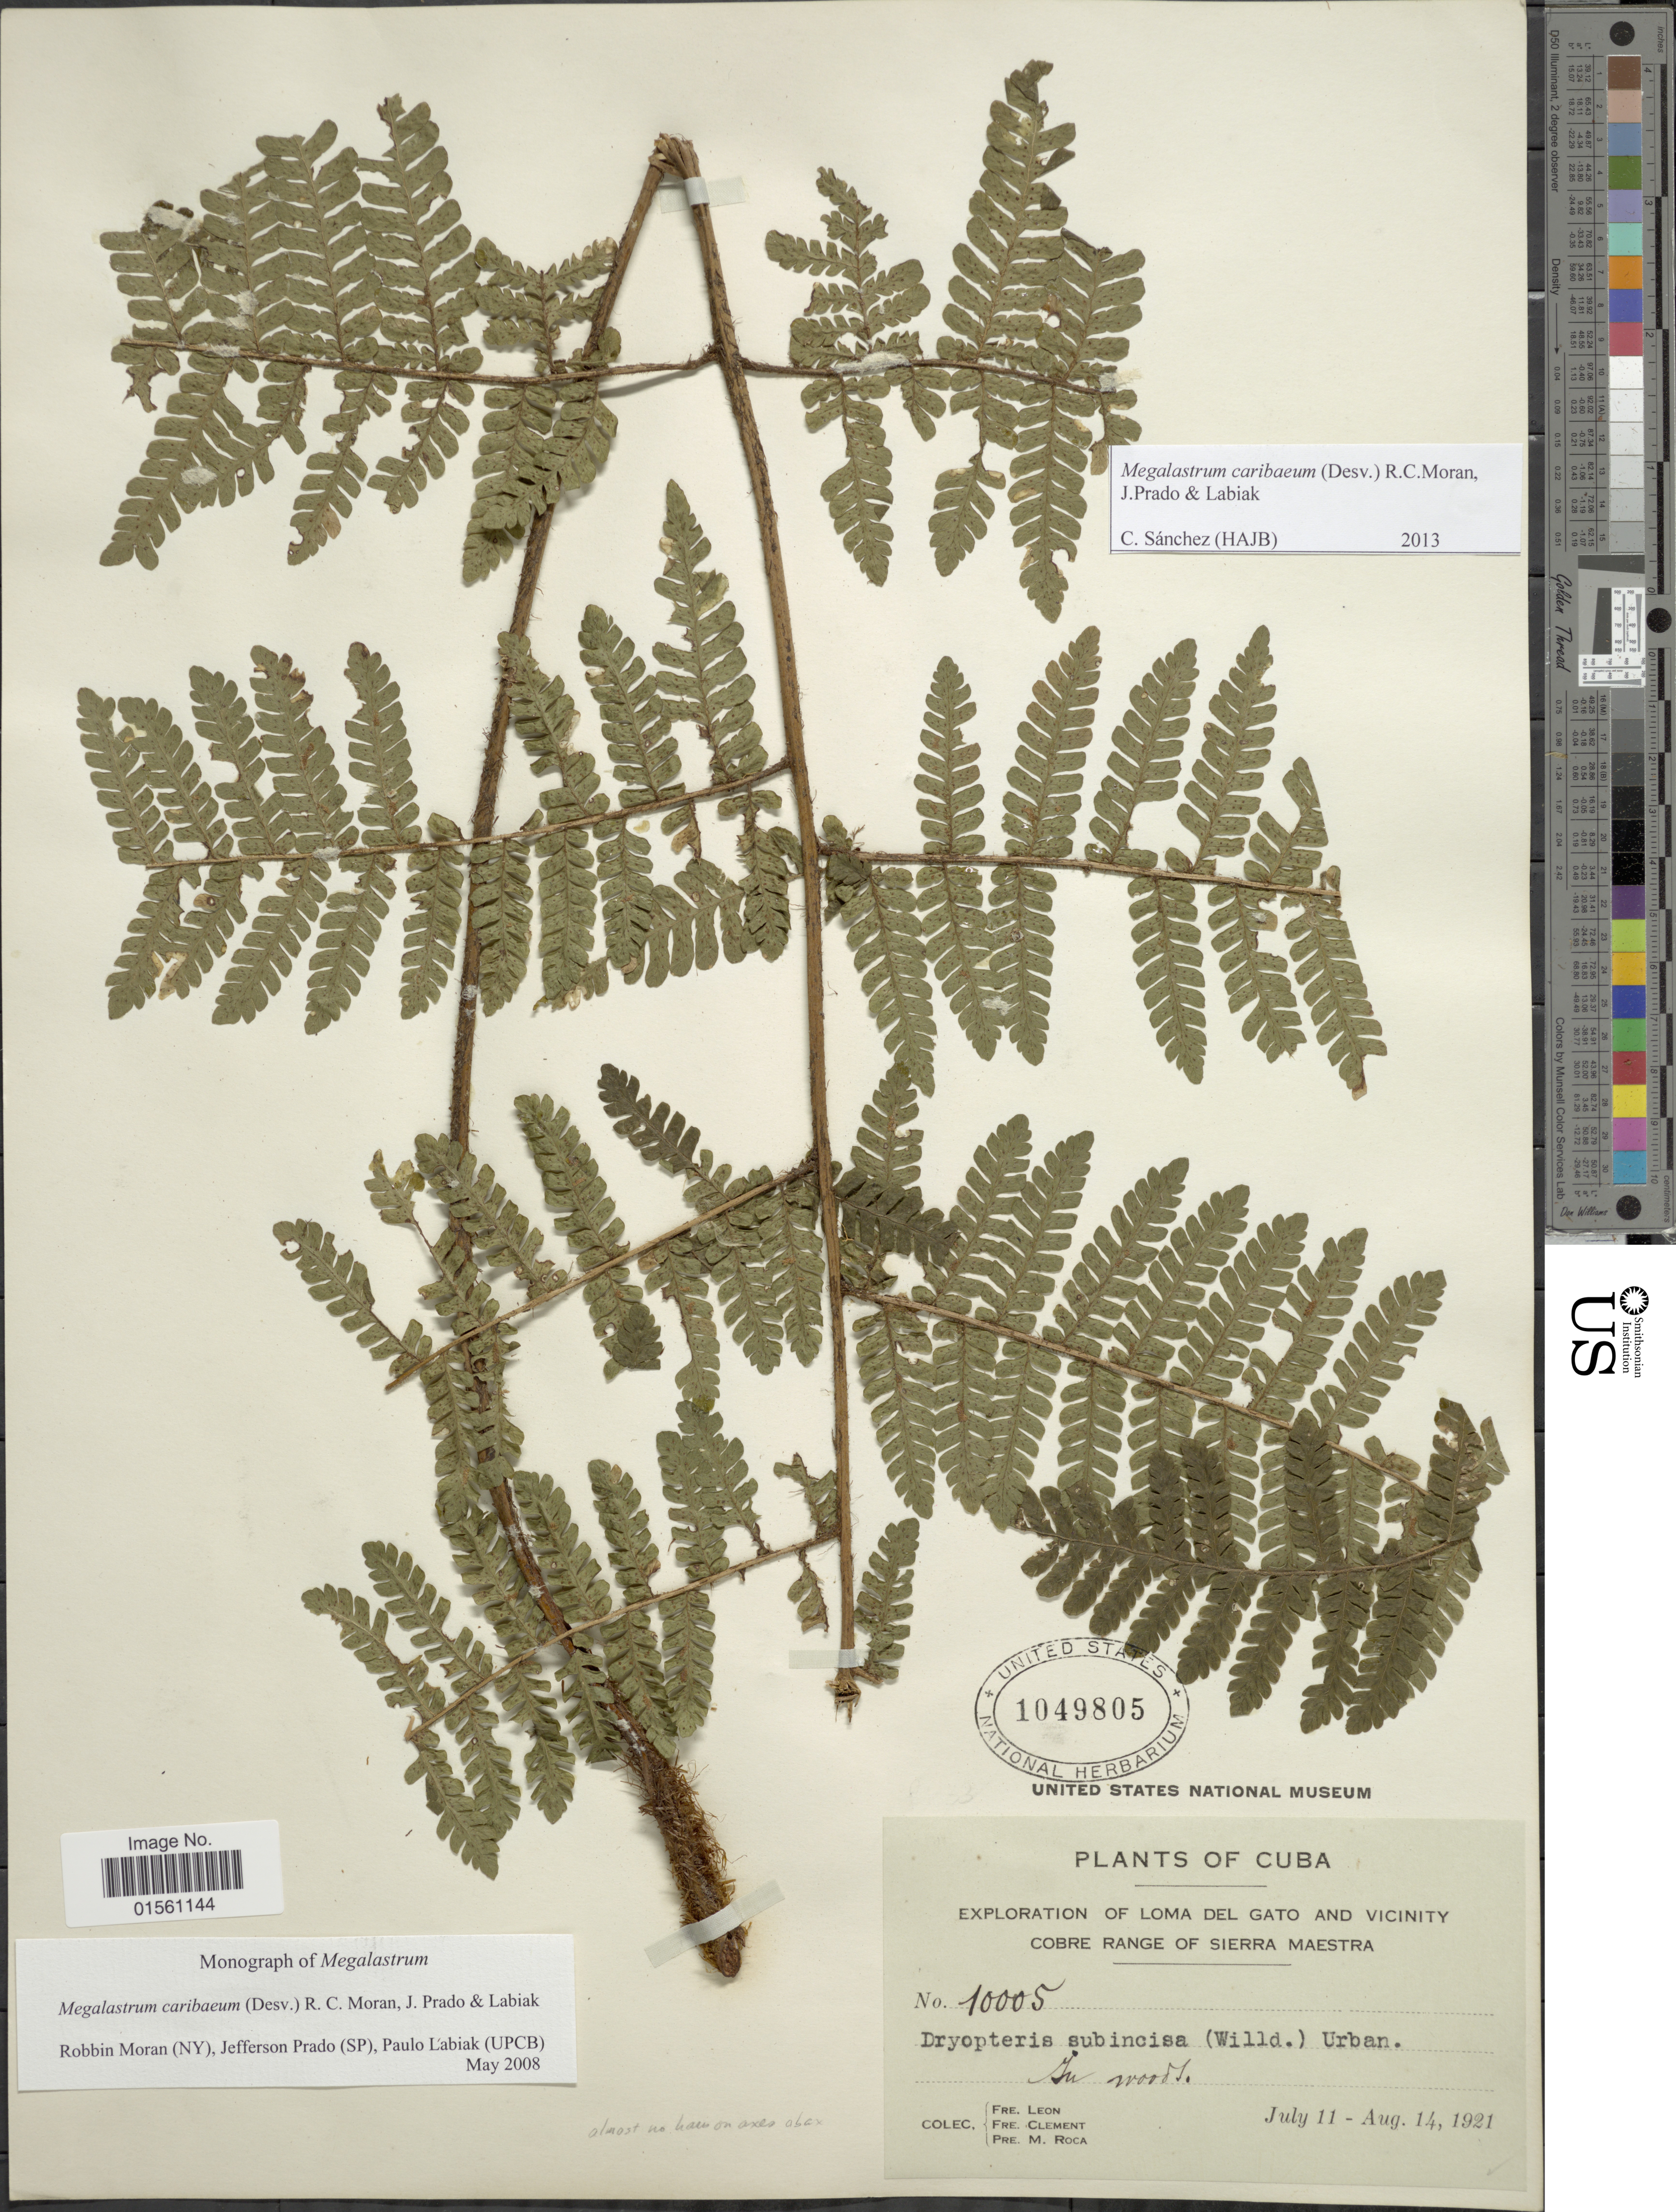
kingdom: Plantae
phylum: Tracheophyta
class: Polypodiopsida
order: Polypodiales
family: Dryopteridaceae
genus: Megalastrum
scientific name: Megalastrum caribaeum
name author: (Desv.) R.C. Moran et al.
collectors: Bro. León, B. Clement & M. Roca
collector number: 10005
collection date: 1921-07-11/1921-08-14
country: Cuba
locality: Loma del Gato and Vicinity Cobre Range of Sierra Maestra.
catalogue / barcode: US 1049805